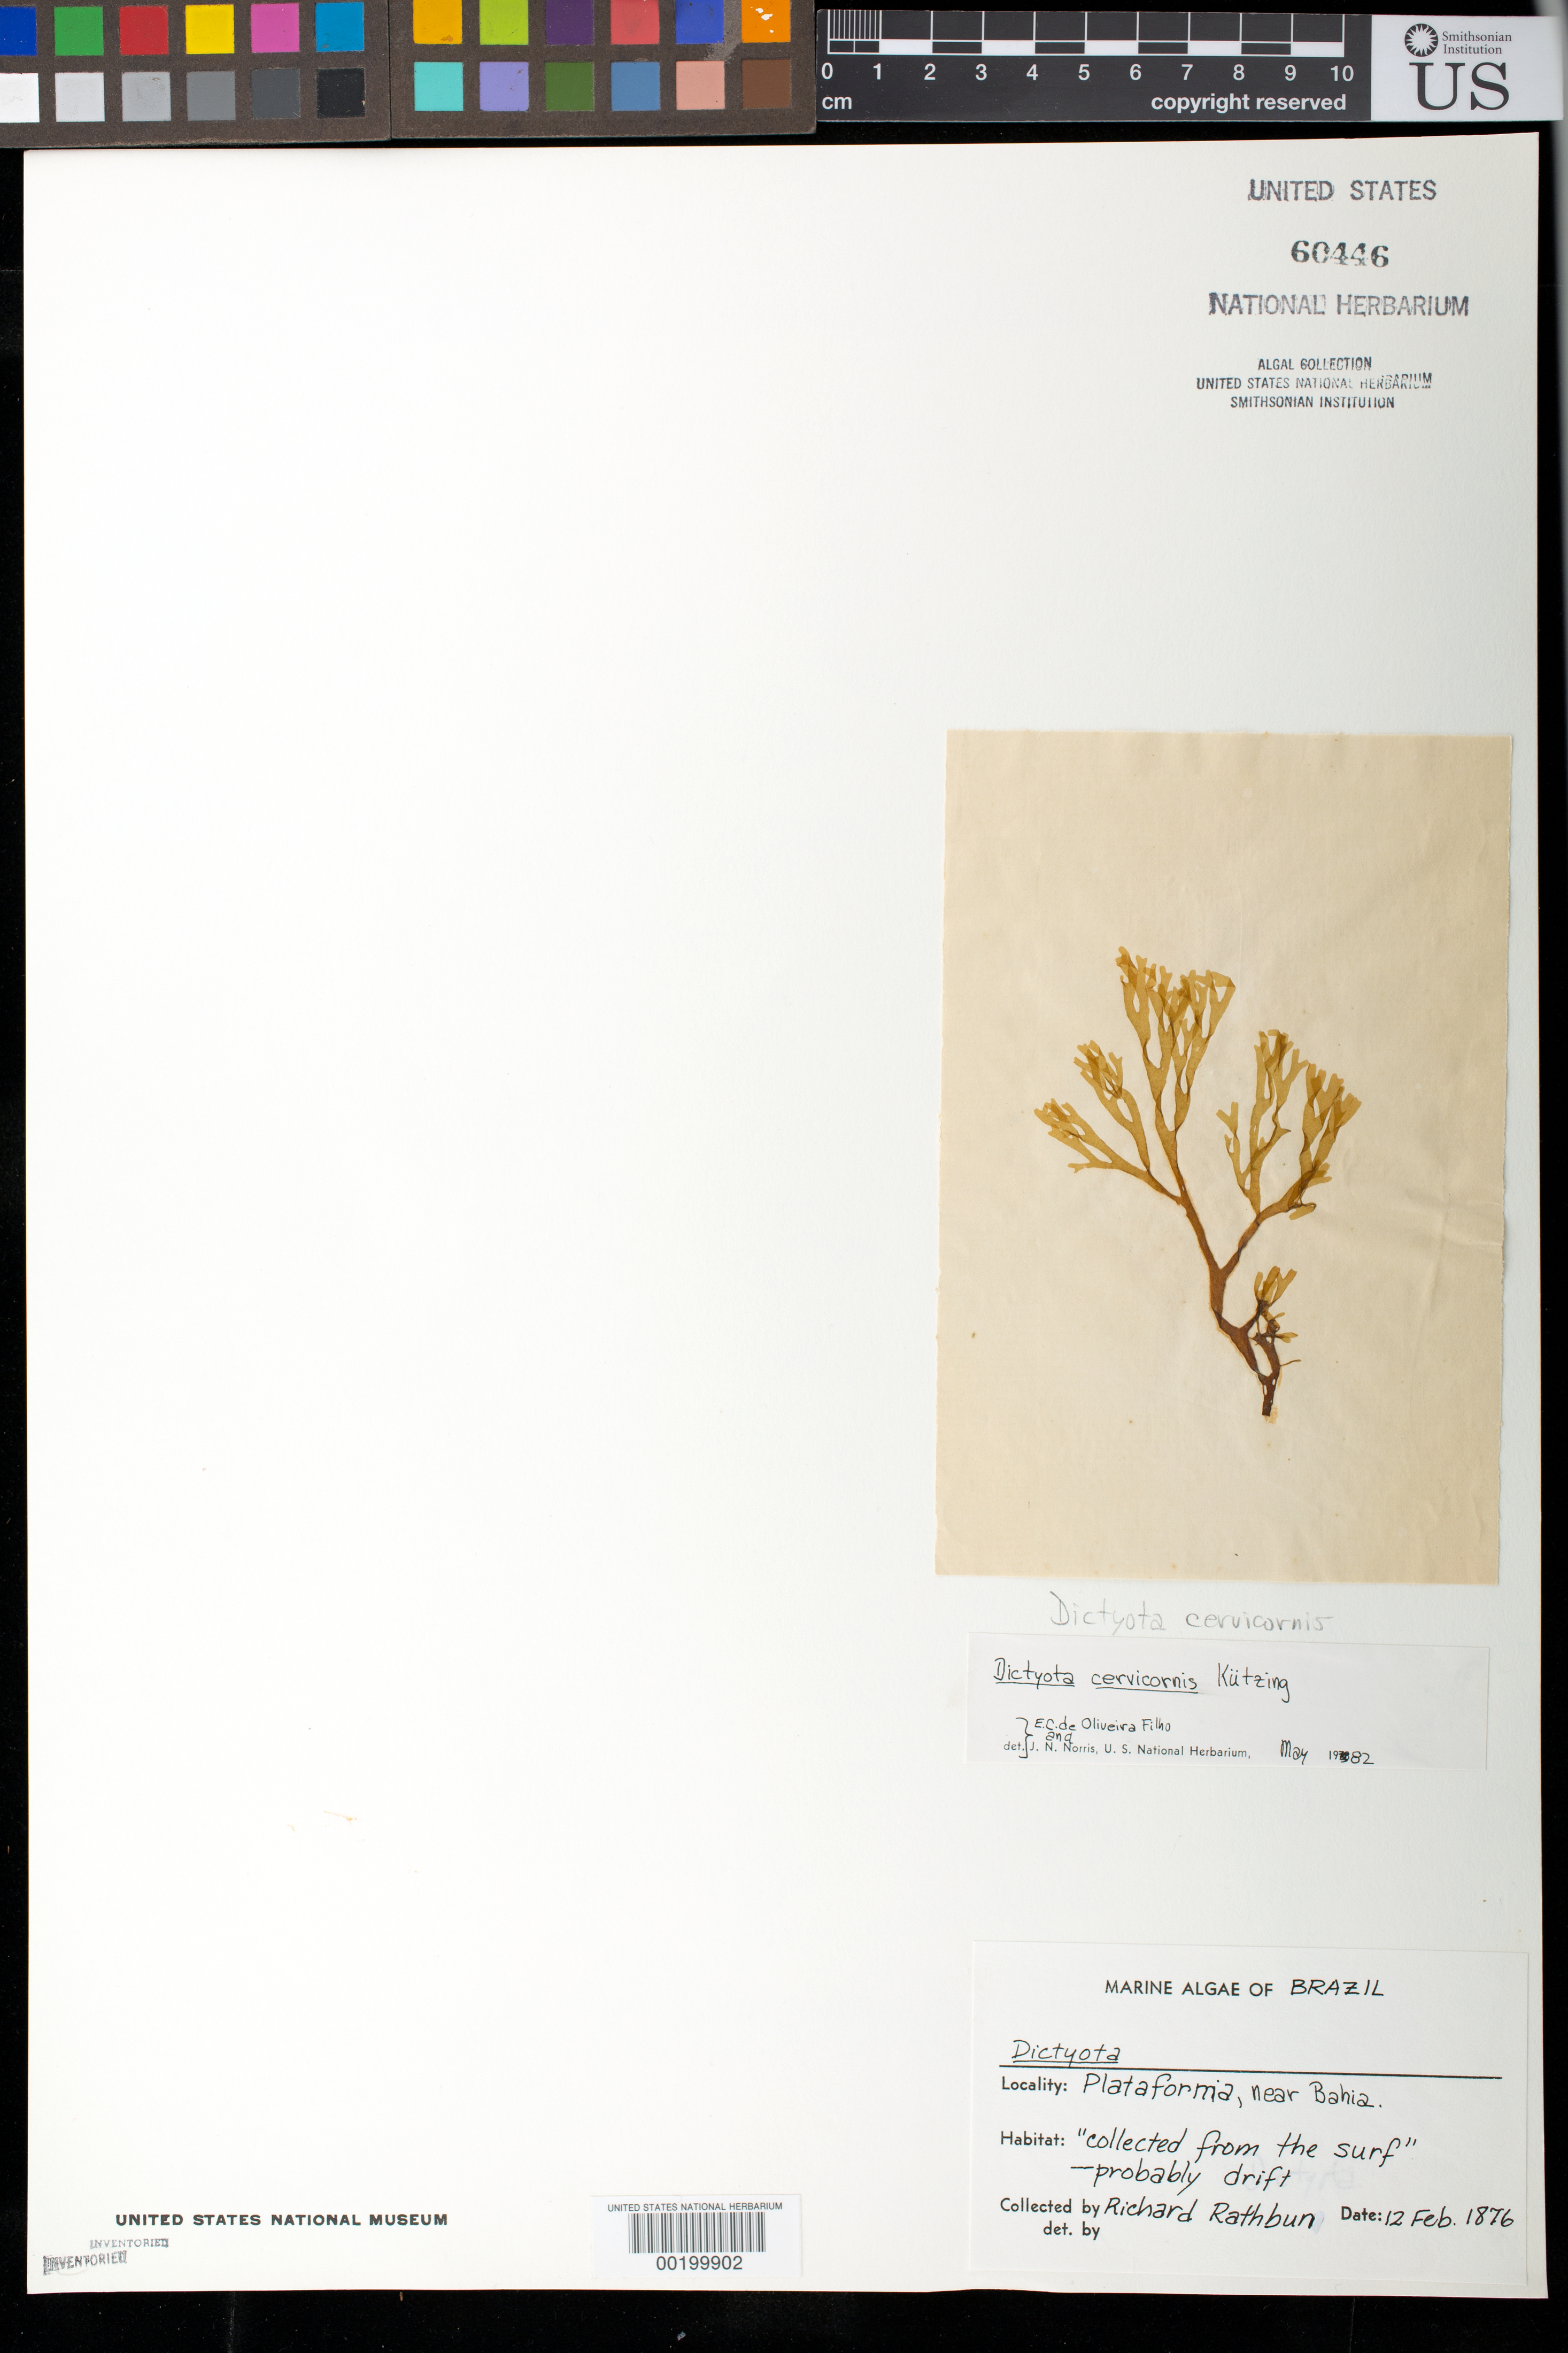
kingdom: Chromista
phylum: Ochrophyta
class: Phaeophyceae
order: Dictyotales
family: Dictyotaceae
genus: Dictyota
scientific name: Dictyota cervicornis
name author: Kütz.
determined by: Oliveira, E. C.; Norris, J. N.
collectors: R. Rathbun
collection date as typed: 17 Feb 1876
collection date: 1876-02-17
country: Brazil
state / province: Bahia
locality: Plataforma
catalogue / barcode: US 60446